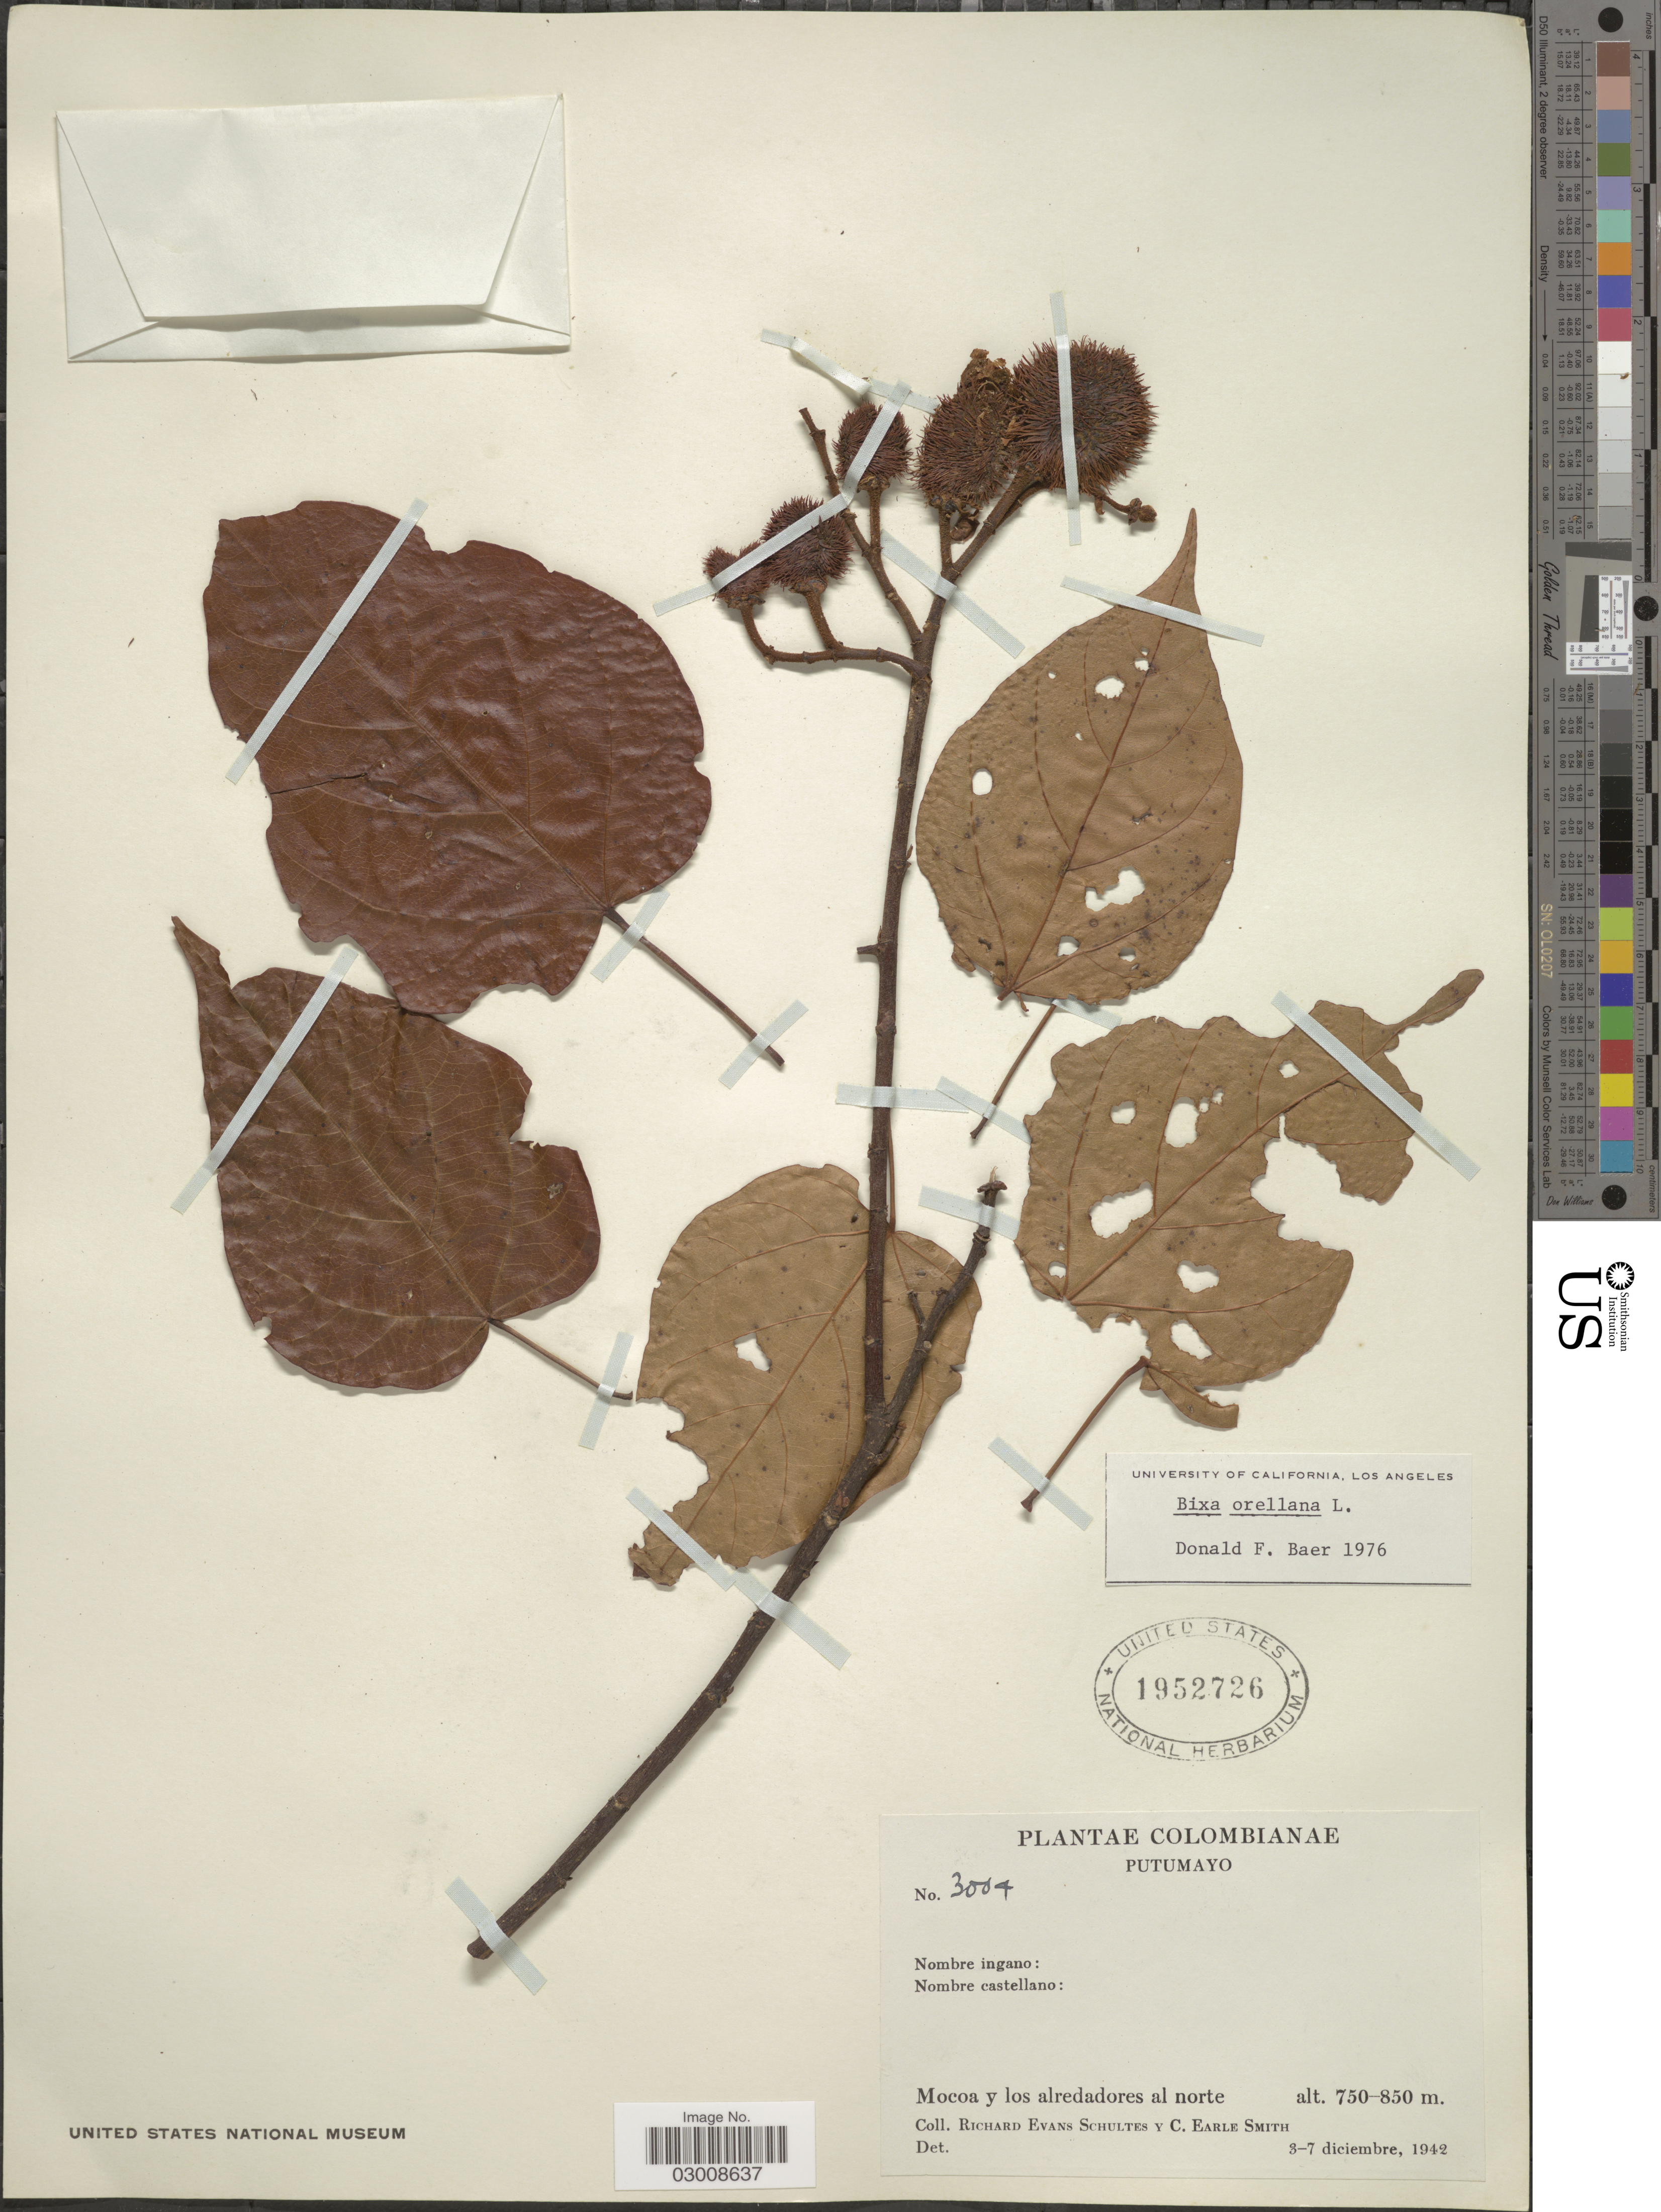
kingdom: Plantae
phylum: Tracheophyta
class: Magnoliopsida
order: Malvales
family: Bixaceae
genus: Bixa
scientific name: Bixa orellana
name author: L.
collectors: R. E. Schultes & C. E. Smith Jr.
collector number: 3004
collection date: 1942-12-03/1942-12-07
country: Colombia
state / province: Putumayo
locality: Mocoa y los alrededores al norte.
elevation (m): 750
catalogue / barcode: US 1952726